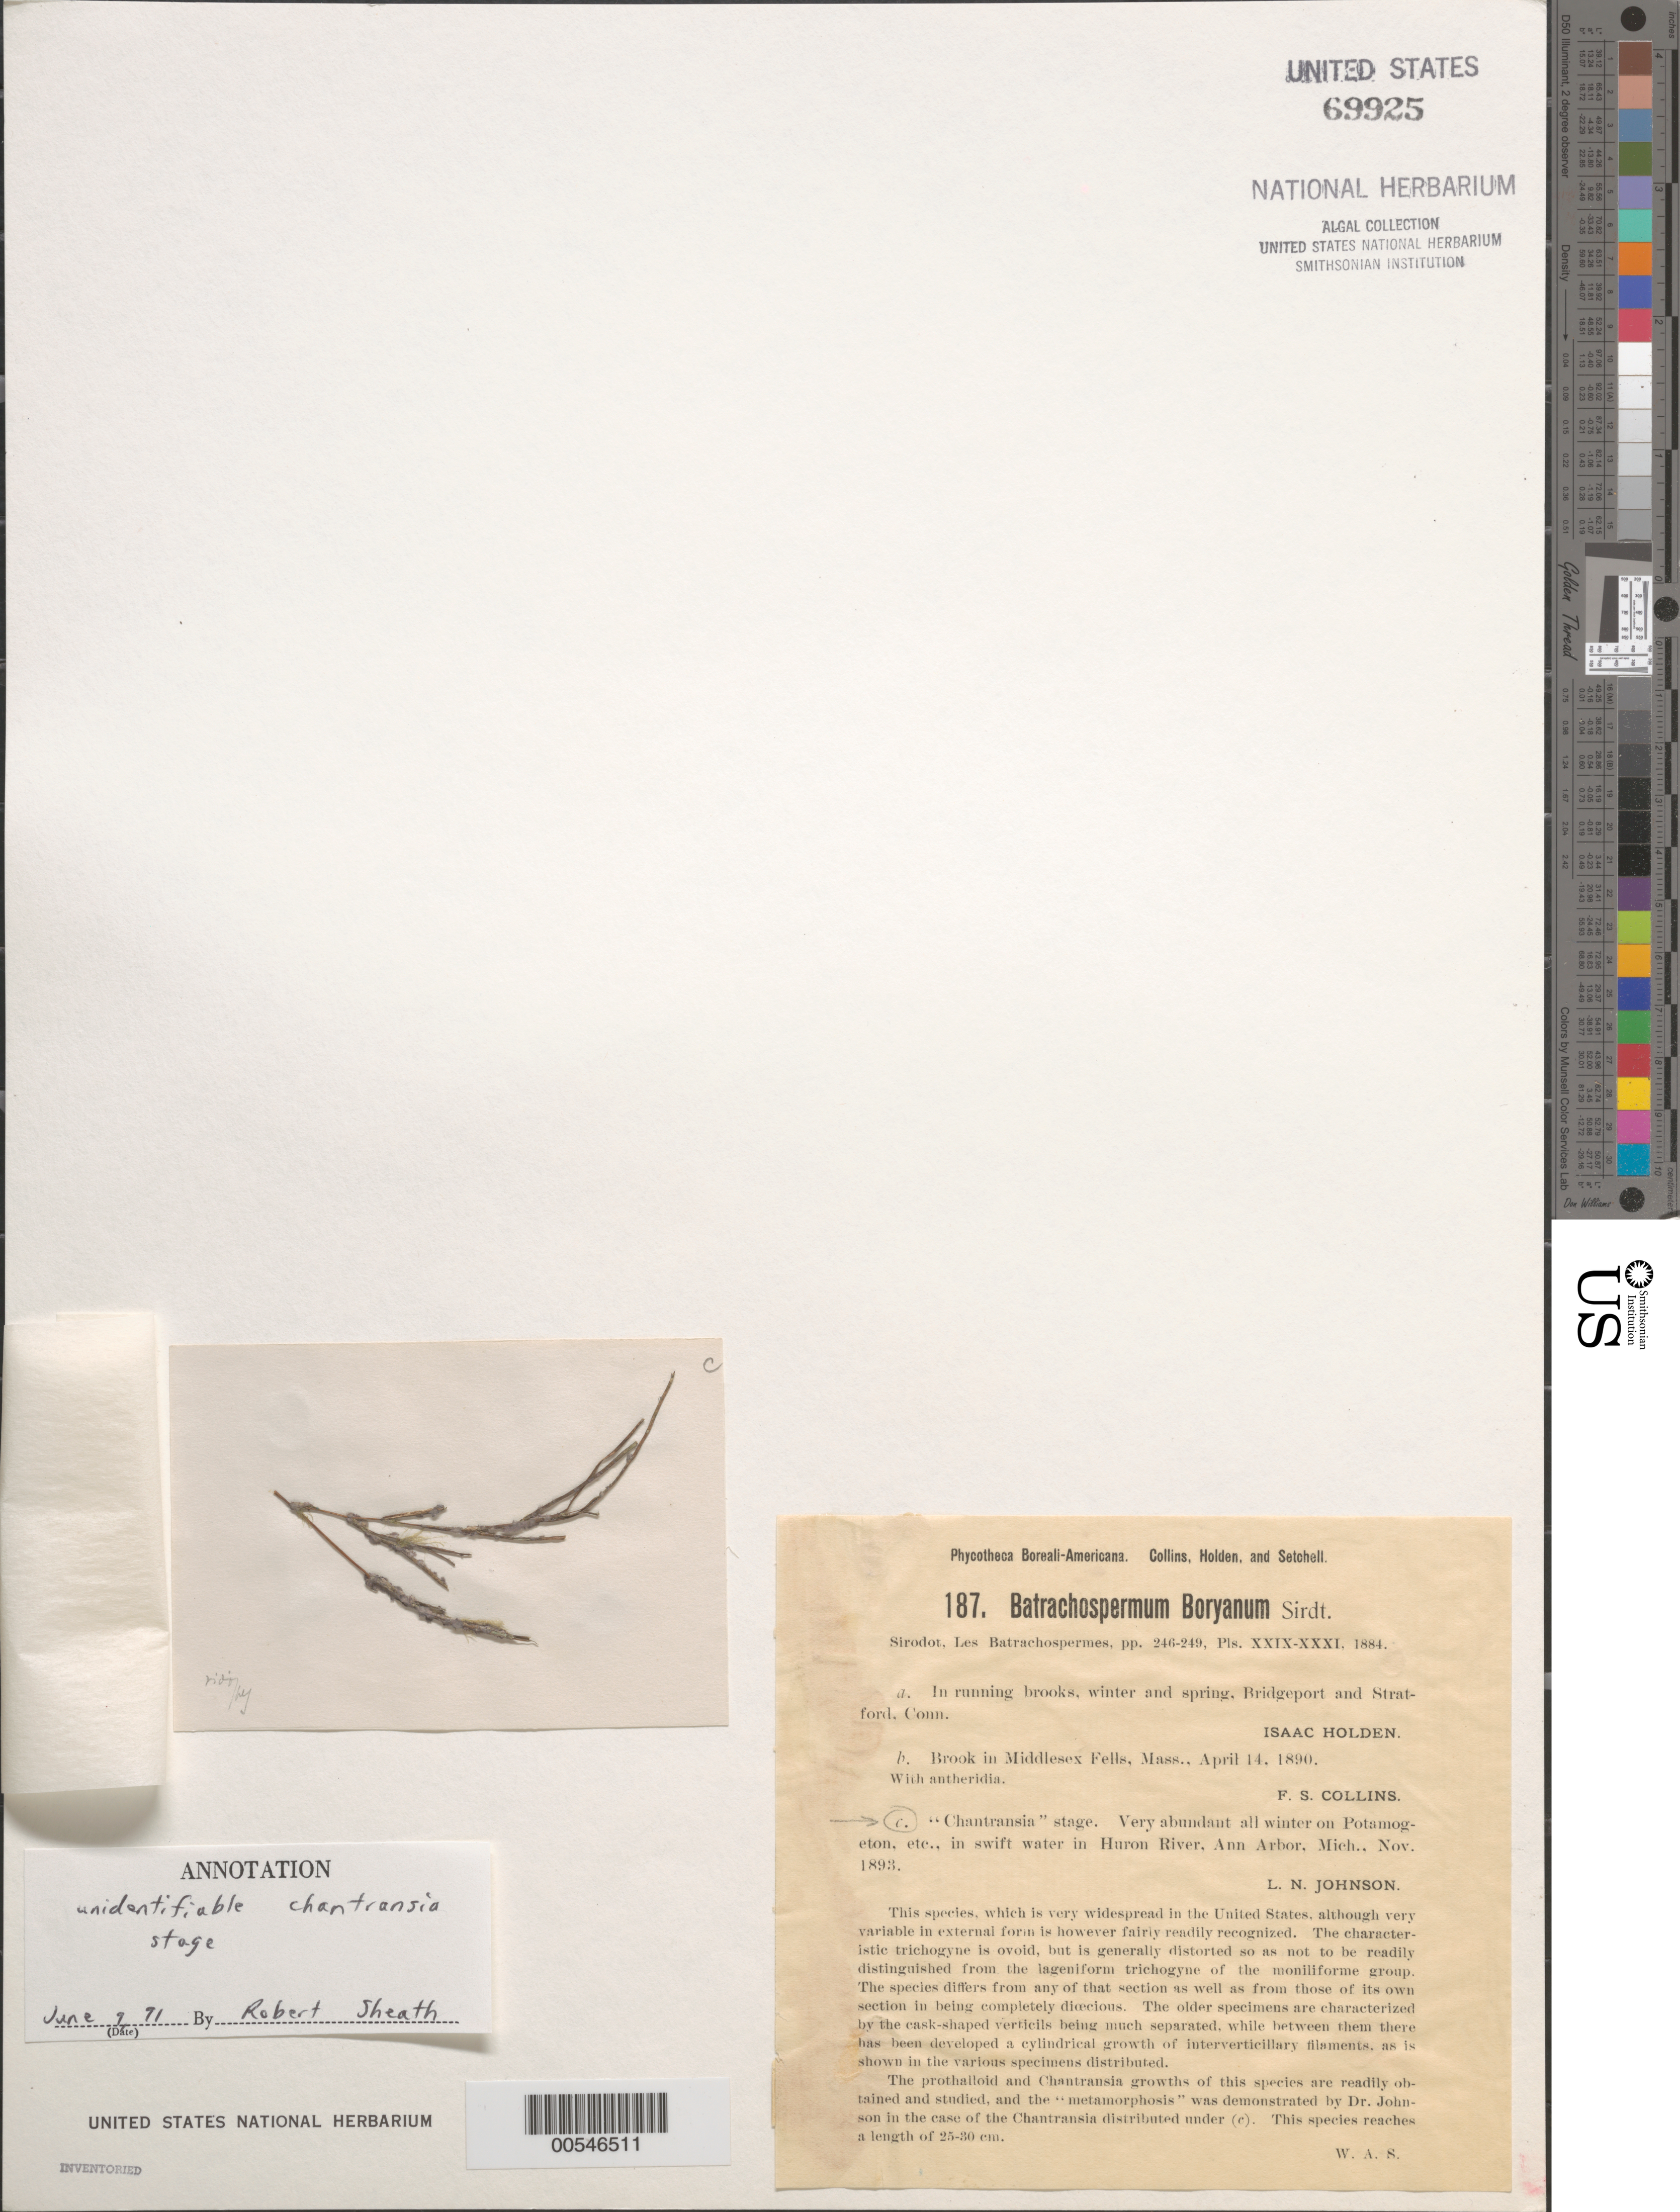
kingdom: Plantae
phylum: Rhodophyta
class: Florideophyceae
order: Batrachospermales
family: Lemaneaceae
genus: Chantransia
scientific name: Chantransia sp.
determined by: Sheath, R. G.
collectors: L. N. Johnson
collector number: PB-A 187c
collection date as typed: Nov 1893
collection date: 1893-11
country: United States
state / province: Michigan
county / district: Washtenaw County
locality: Huron River, Ann Arbor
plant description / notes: Collins, Holden & Setchell, Phycotheca Boreali-Americana, as Batrachospermum boryanum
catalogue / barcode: US 69925